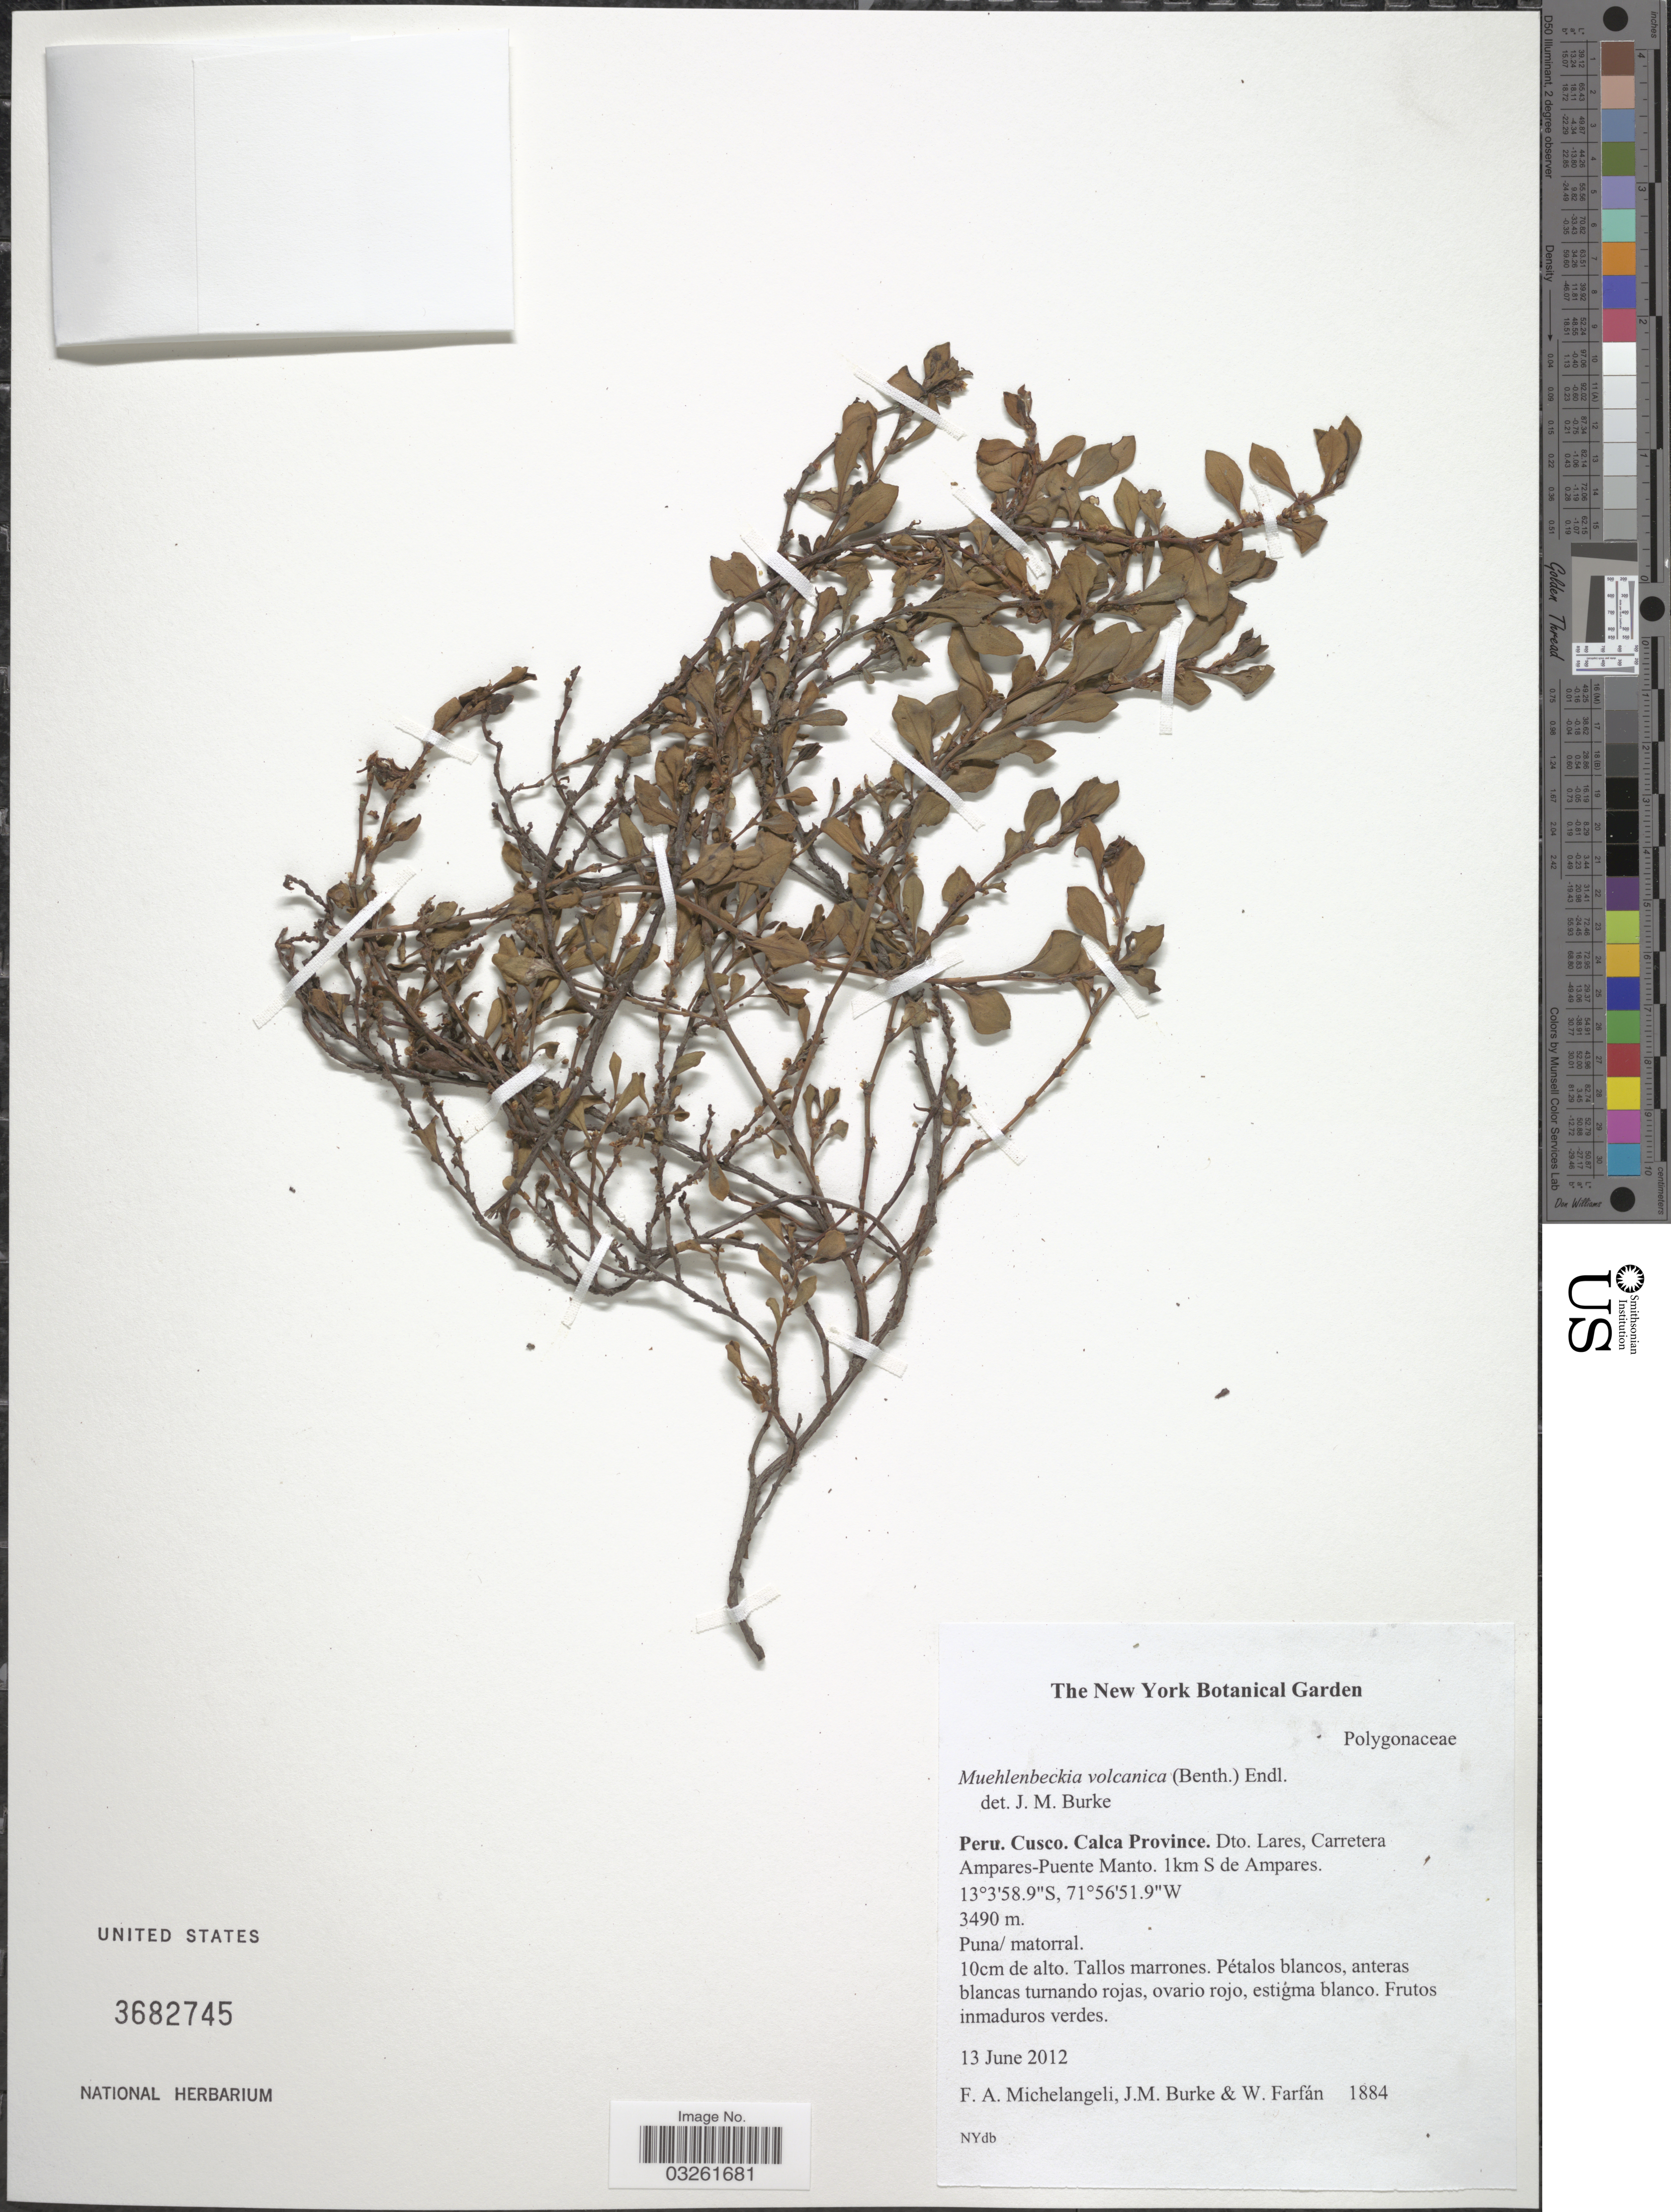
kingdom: Plantae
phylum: Tracheophyta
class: Magnoliopsida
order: Caryophyllales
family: Polygonaceae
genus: Muehlenbeckia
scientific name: Muehlenbeckia volcanica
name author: (Benth.) Endl.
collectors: F. A. Michelangeli, Jac. M. Burke & W. Farfán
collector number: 1884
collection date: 2012-06-13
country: Peru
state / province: Cusco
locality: Calca Province. Dto. Lares, Carretera Ampares-Puente Manto. 1km S de Ampares.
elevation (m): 3490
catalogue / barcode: US 3682745